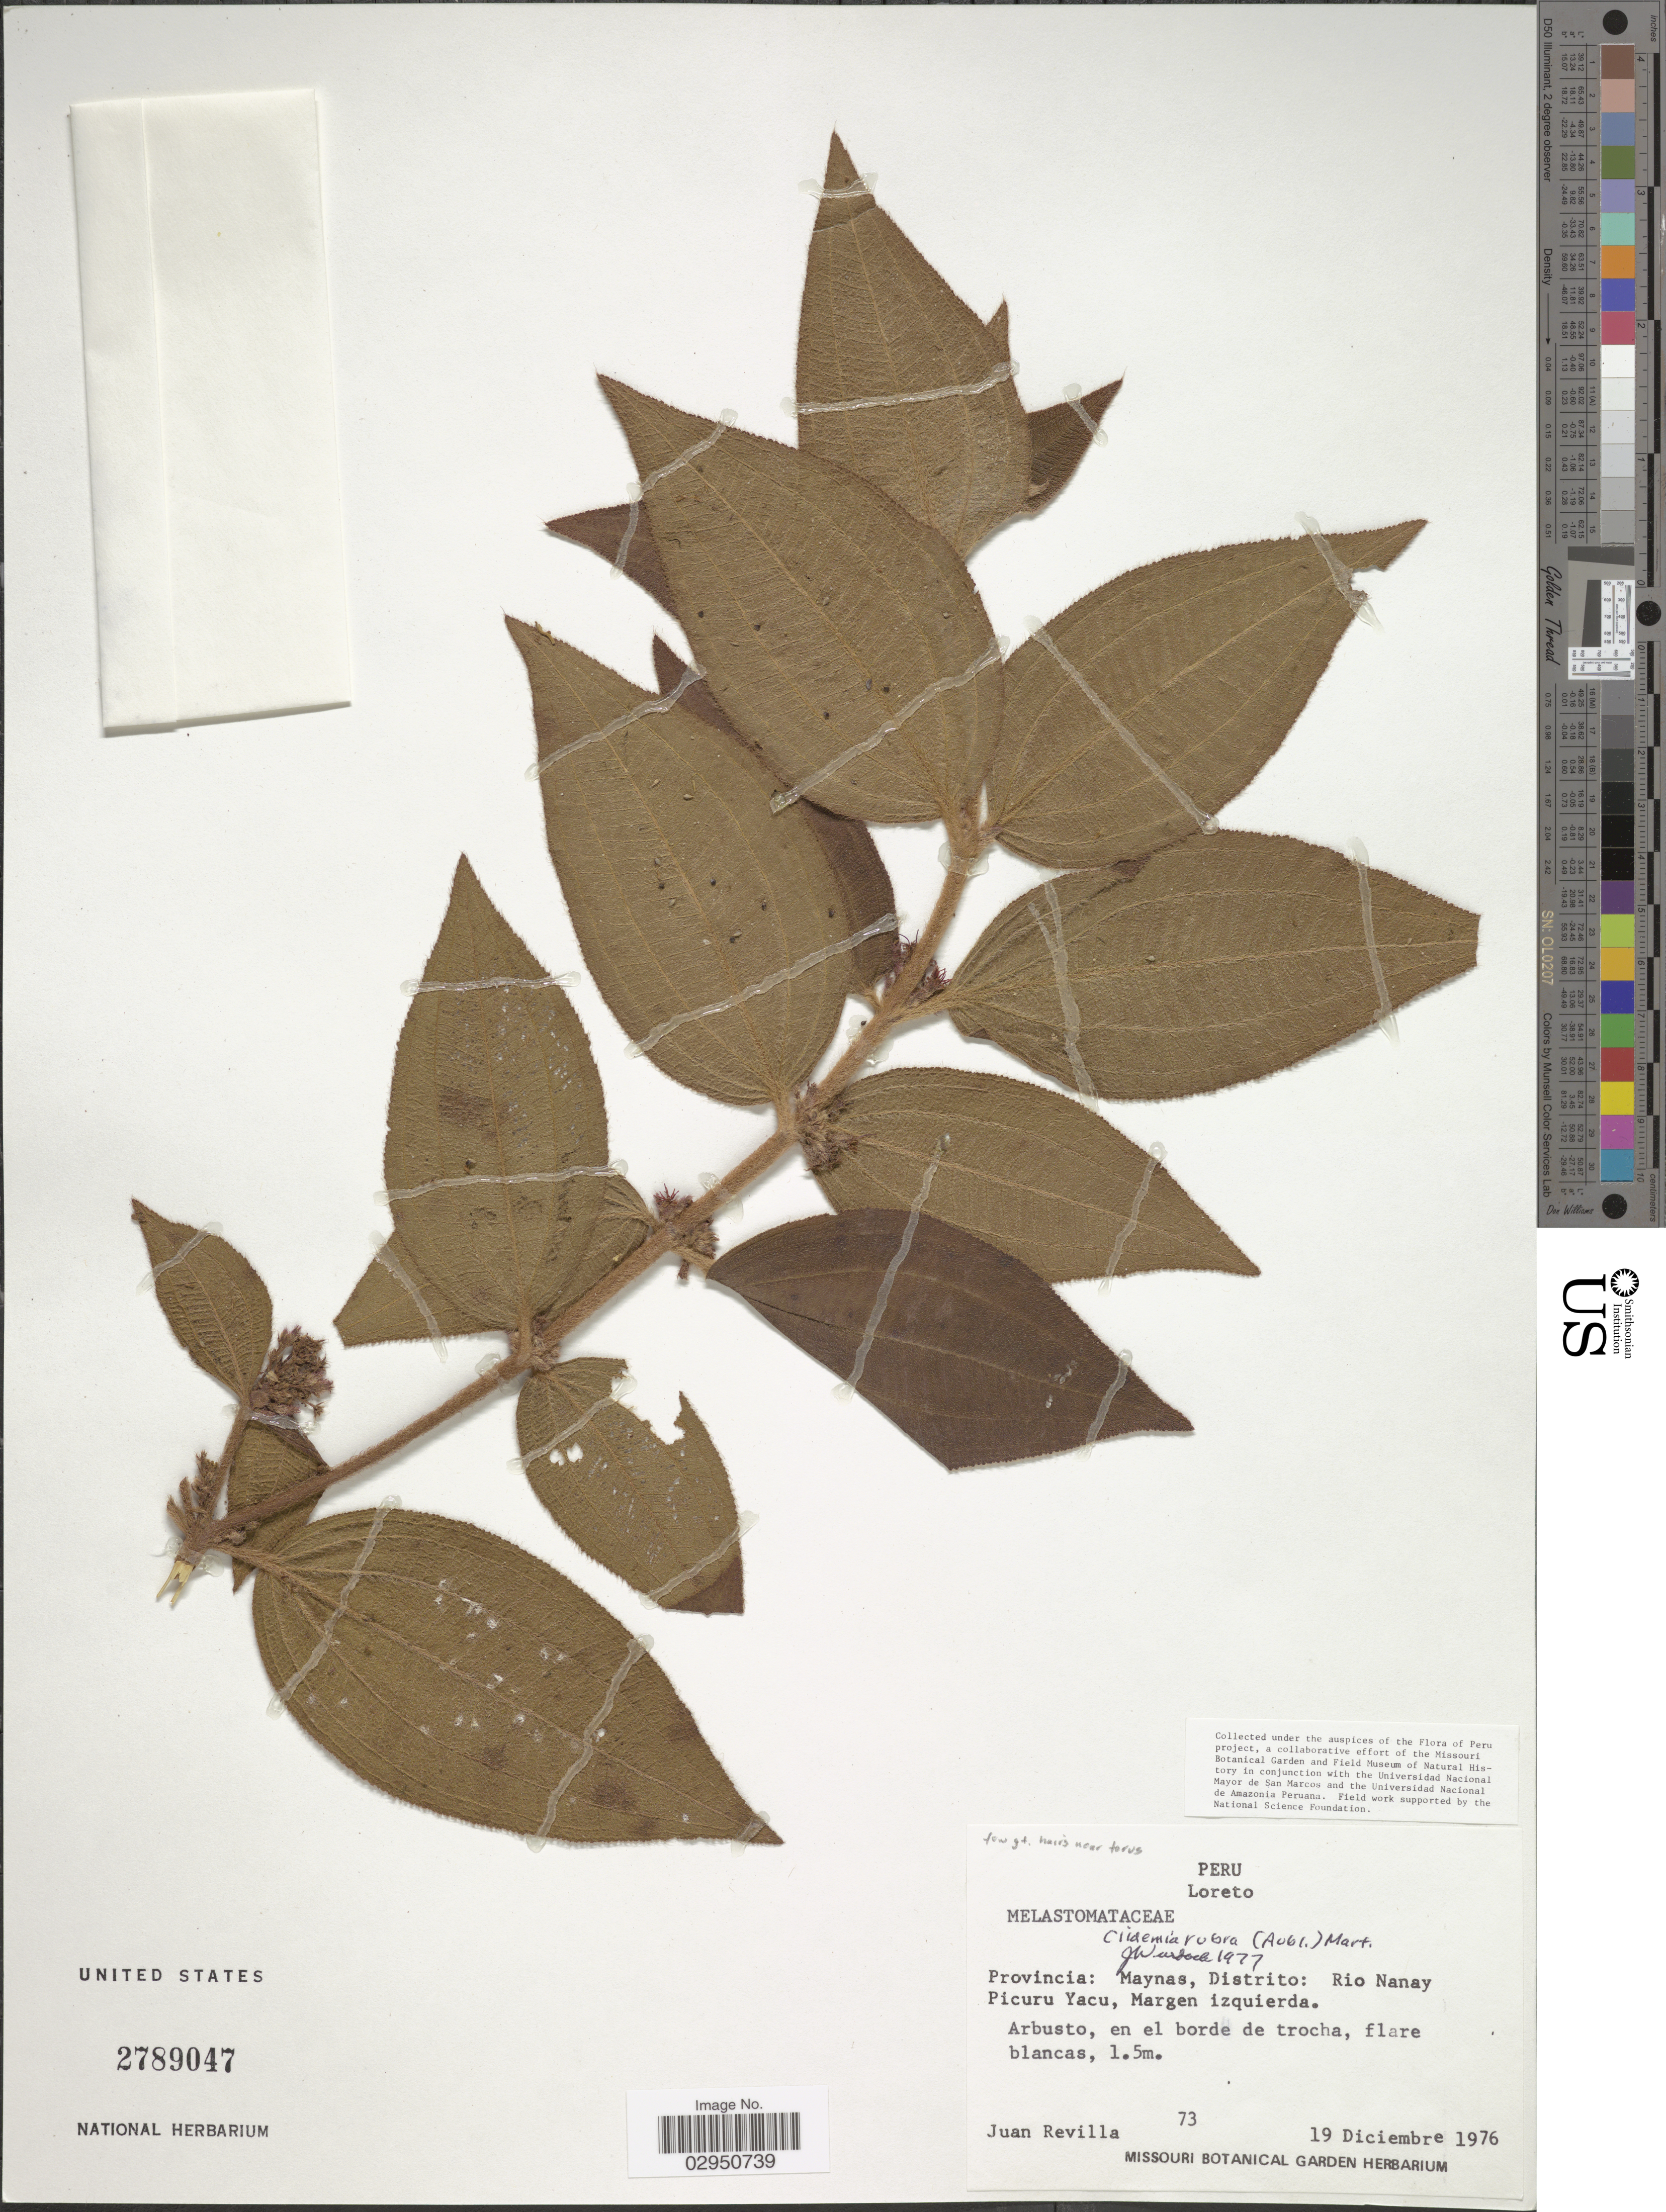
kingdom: Plantae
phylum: Tracheophyta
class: Magnoliopsida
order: Myrtales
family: Melastomataceae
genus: Clidemia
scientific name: Clidemia rubra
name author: (Aubl.) Mart.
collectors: J. Revilla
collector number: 73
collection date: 1976-12-19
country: Peru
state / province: Loreto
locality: Provincia Maynas, Distrito: Rio Nanay. Picuru Yacu, Margen izquierda.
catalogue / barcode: US 2789047